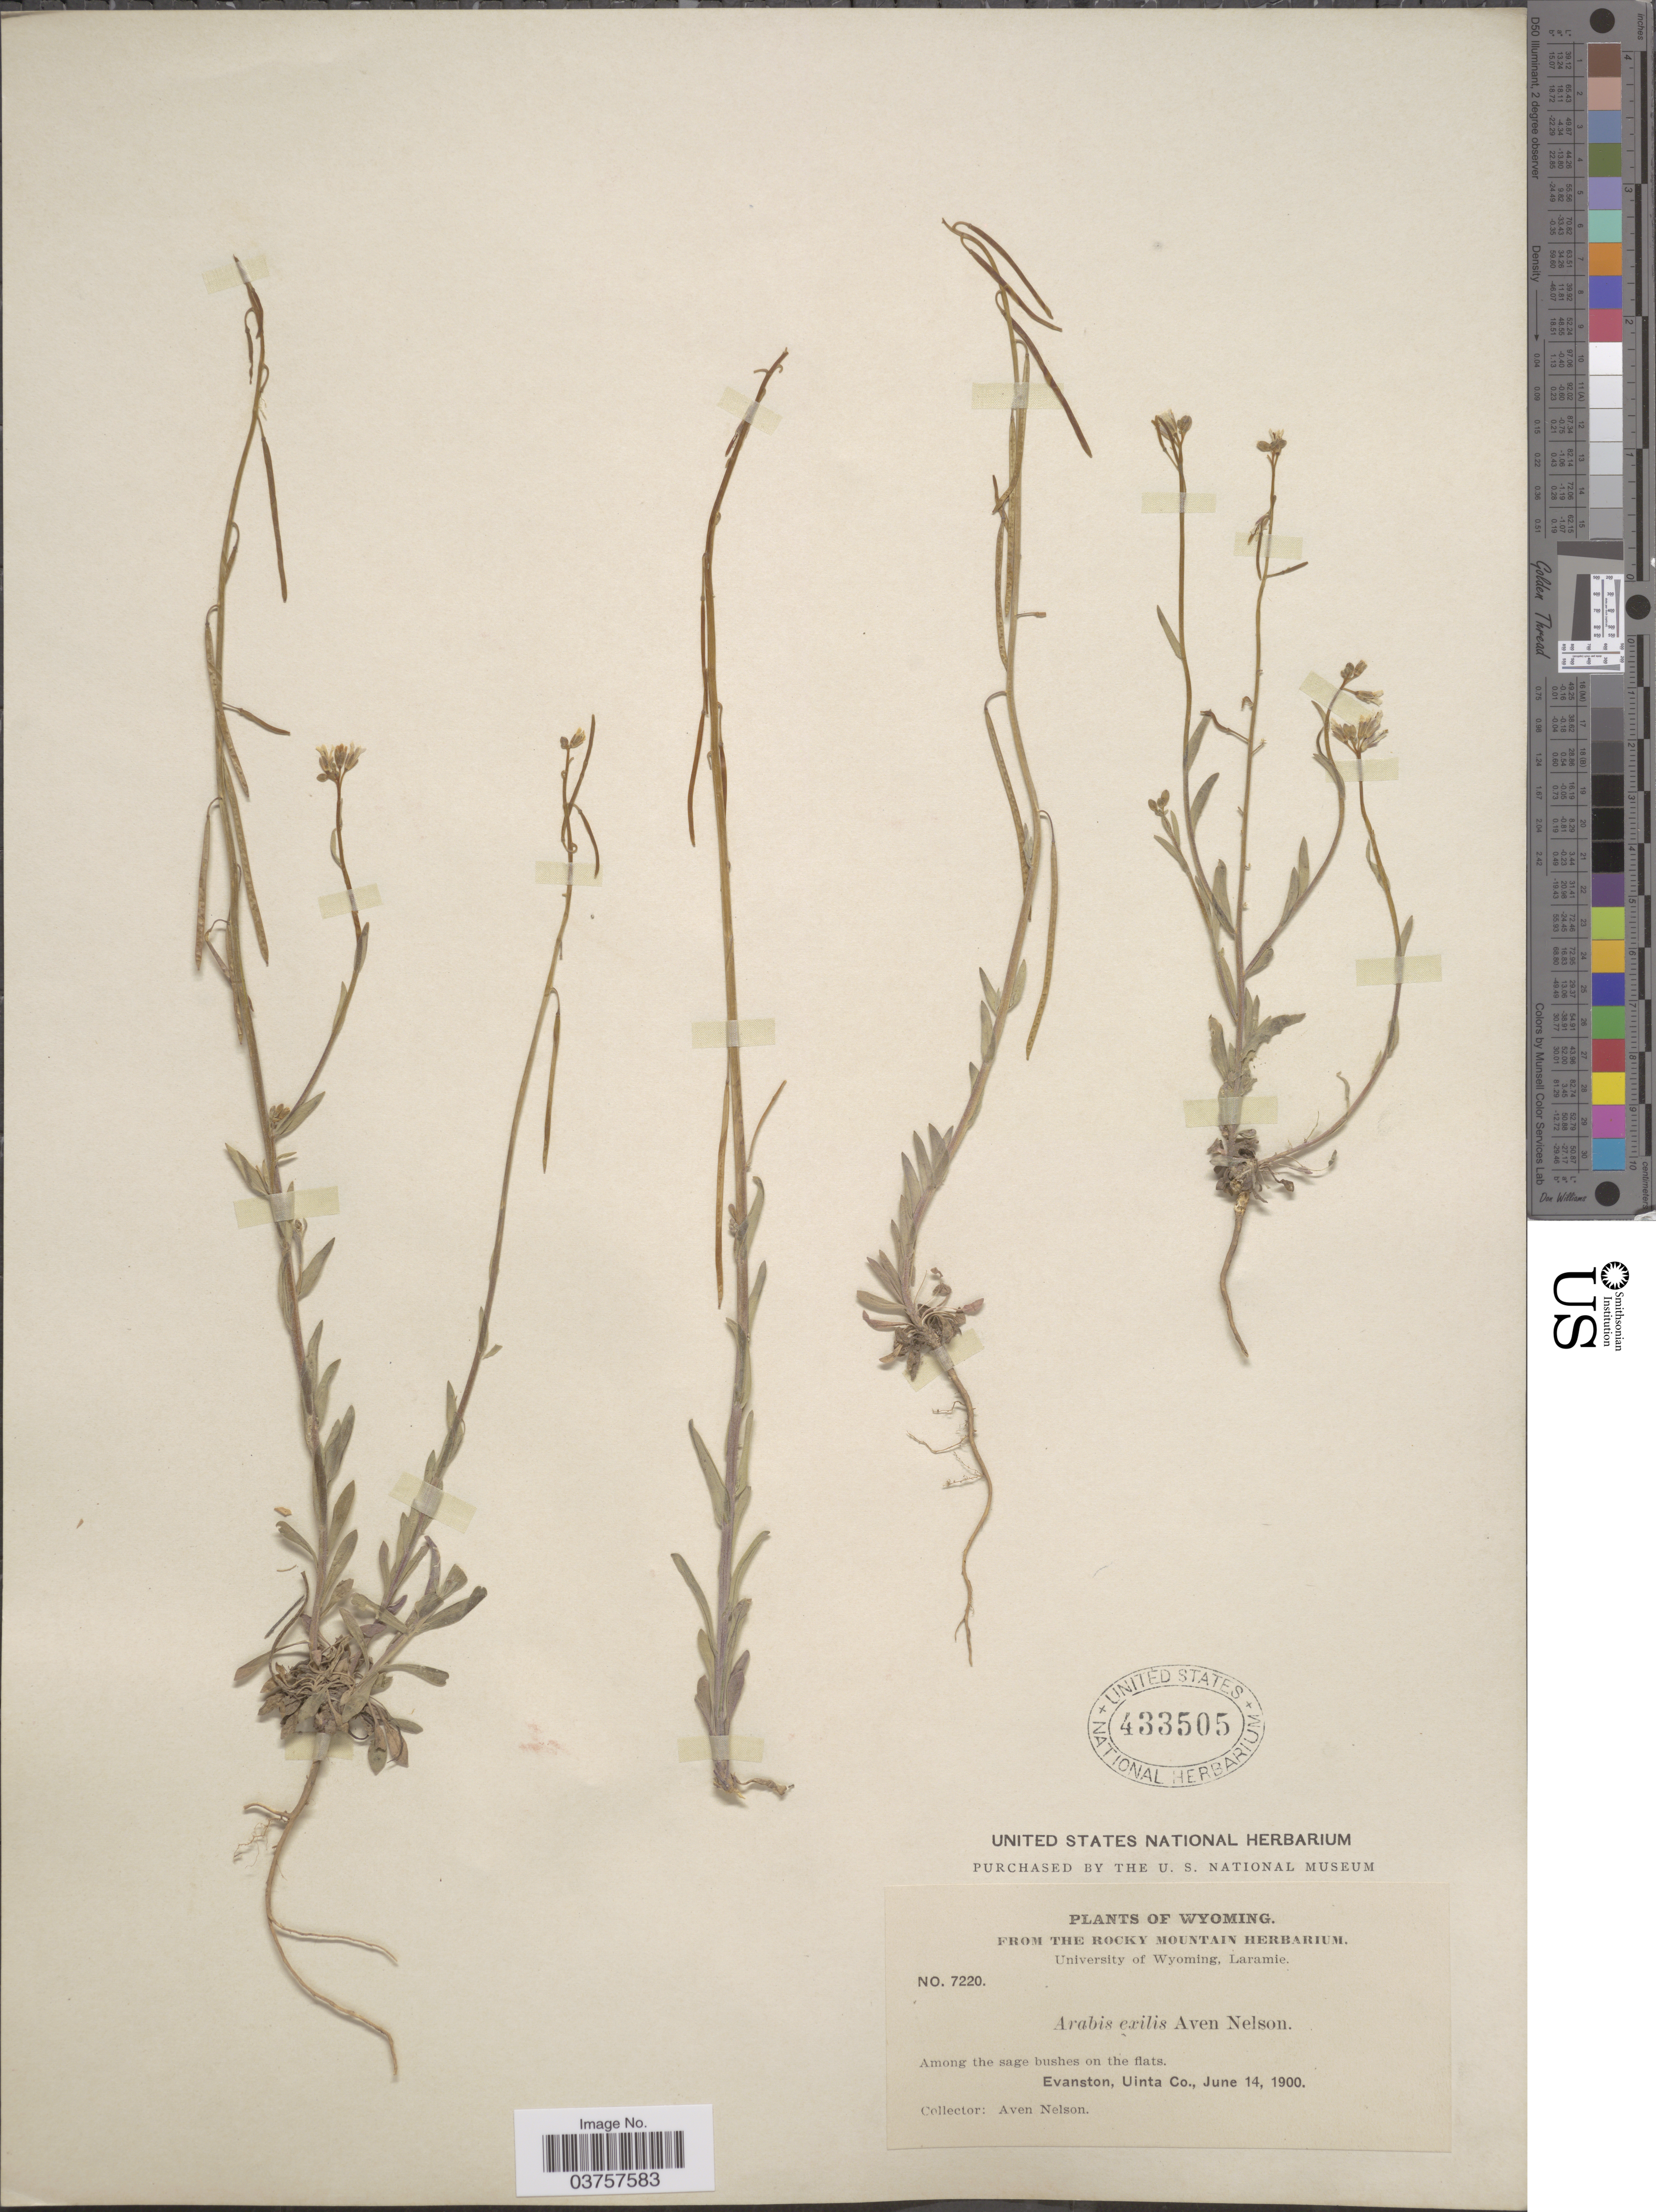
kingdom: Plantae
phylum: Tracheophyta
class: Magnoliopsida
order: Brassicales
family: Brassicaceae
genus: Arabis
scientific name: Arabis holboellii var. retrofracta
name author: Rydb.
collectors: A. Nelson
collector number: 7220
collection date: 1900-06-14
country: United States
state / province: Wyoming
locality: Evanston, Uinta Co.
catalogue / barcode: US 433505